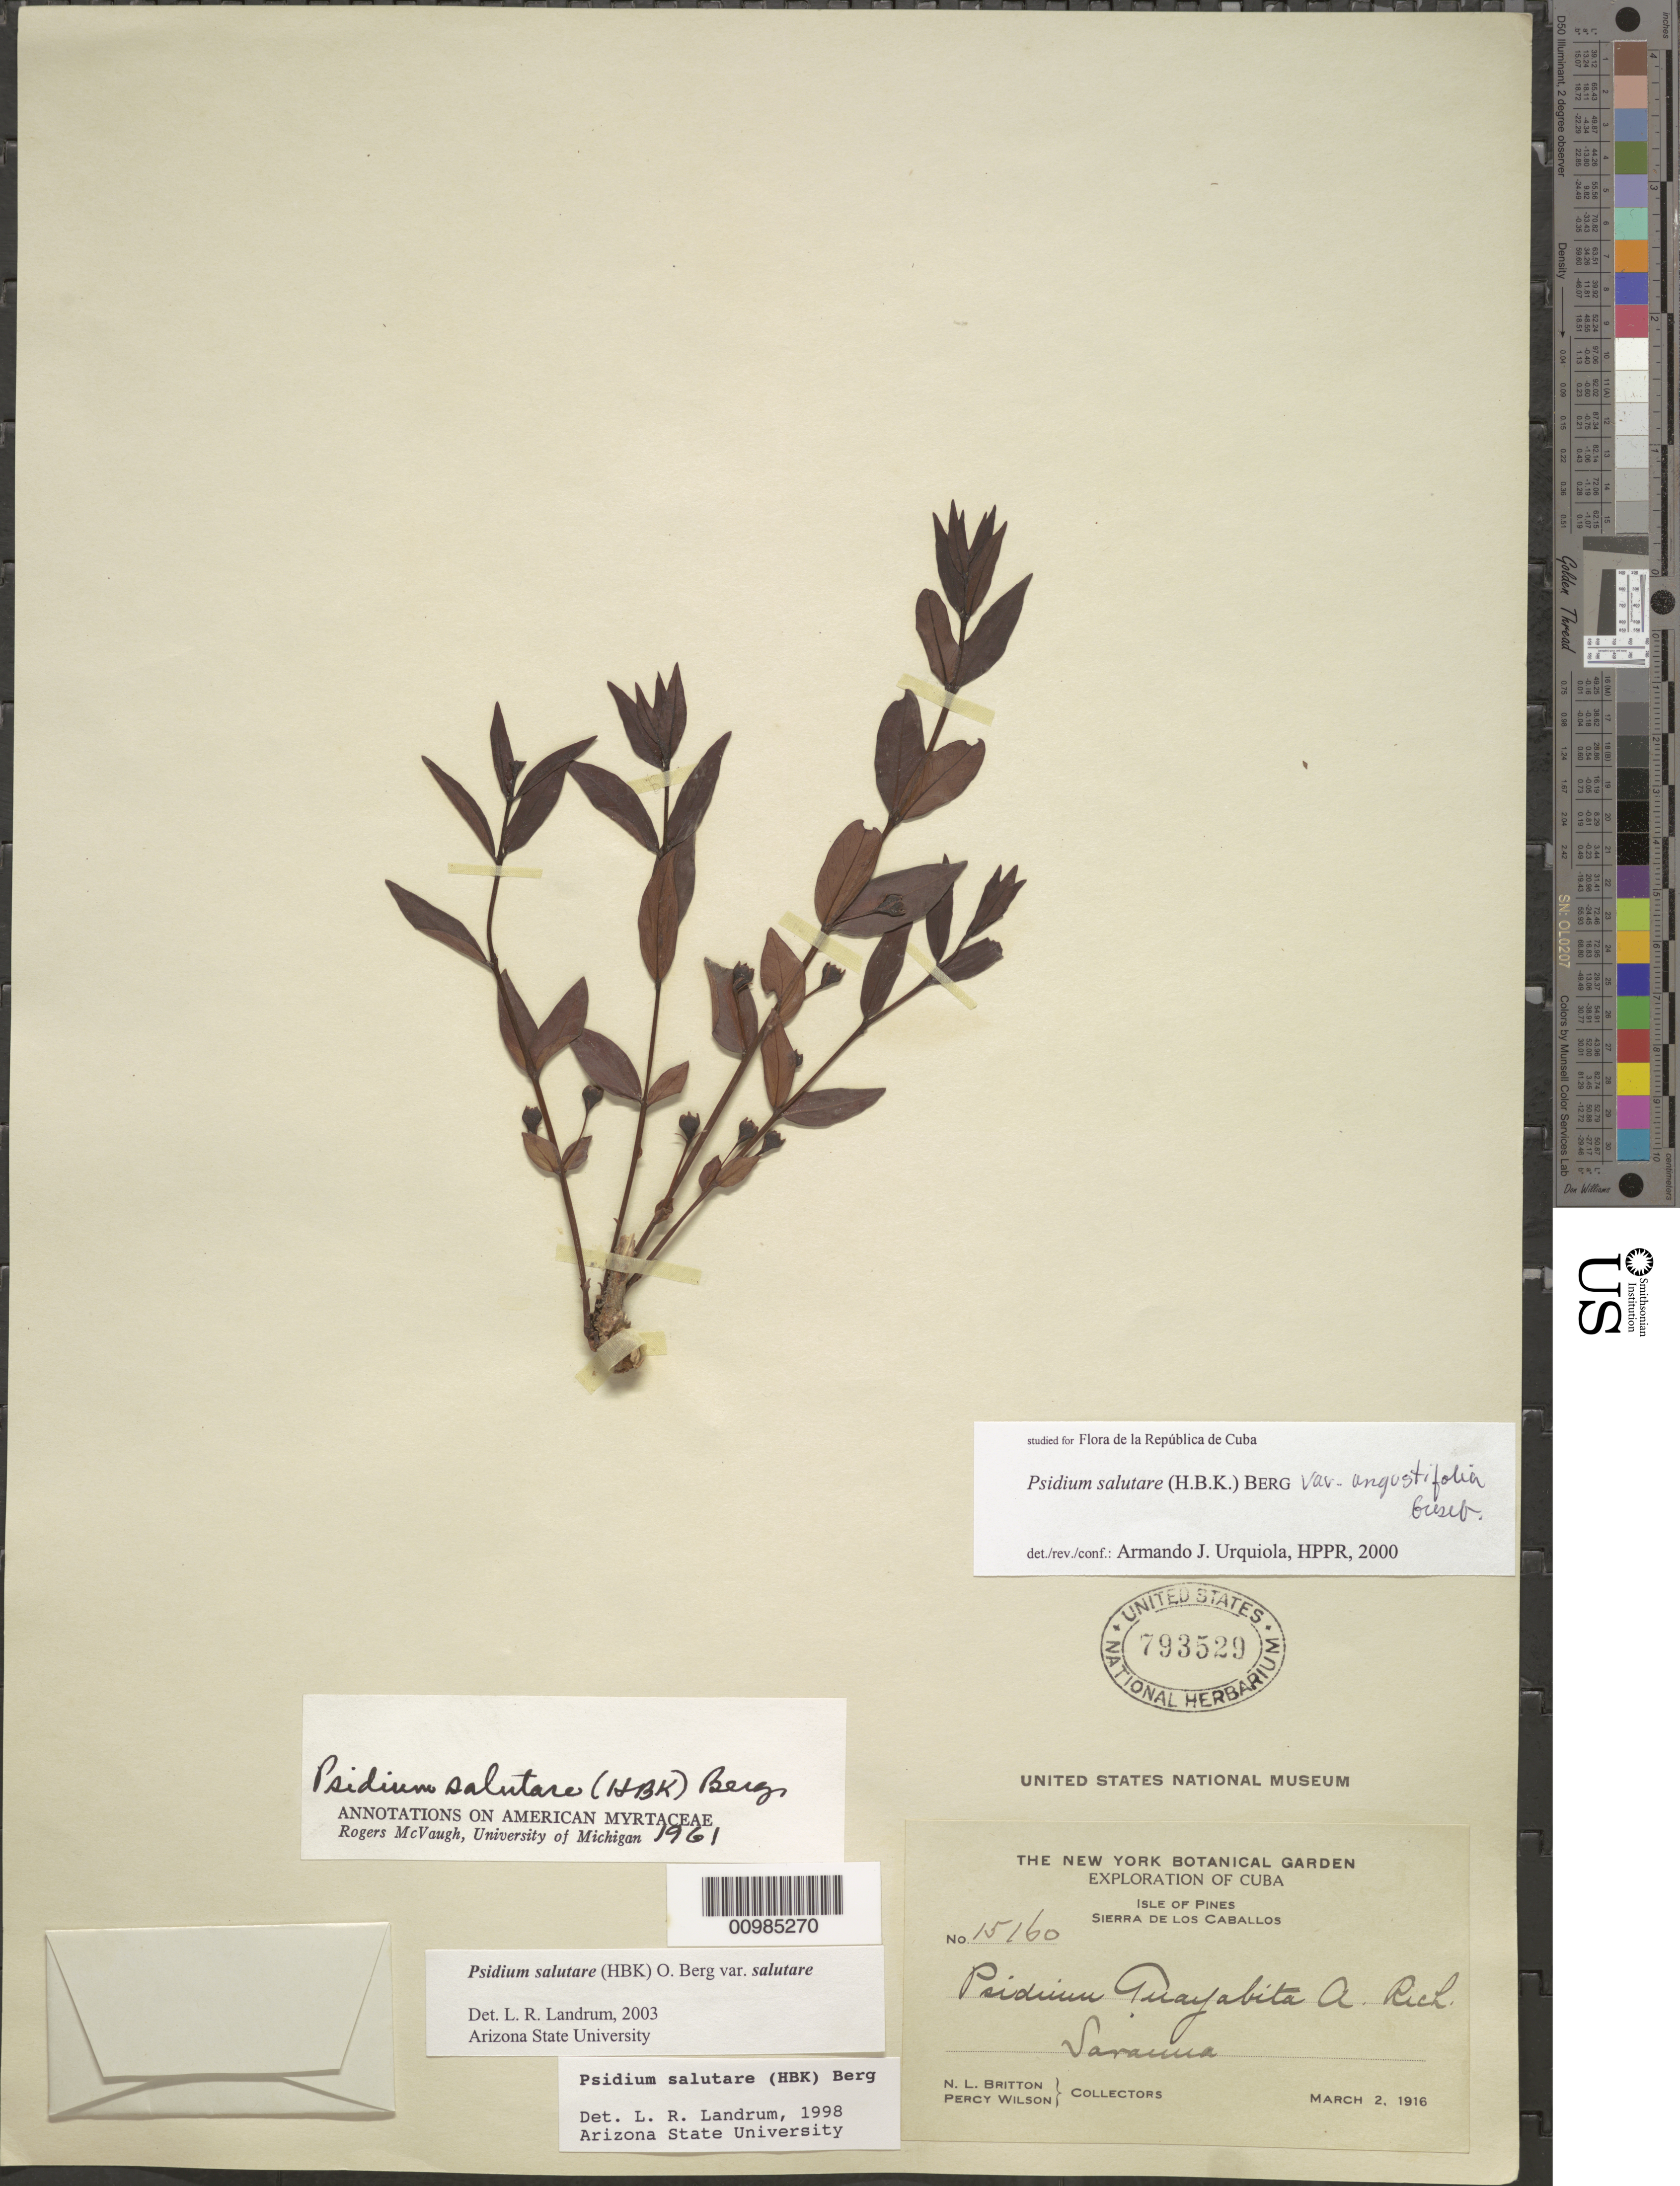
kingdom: Plantae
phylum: Tracheophyta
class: Magnoliopsida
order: Myrtales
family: Myrtaceae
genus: Psidium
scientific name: Psidium salutare var. angustifolia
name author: Griseb.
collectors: N. Britton & P. Wilson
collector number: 15160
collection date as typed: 02 Mar 1916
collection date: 1916-03-02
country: Cuba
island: Isla de la Juventud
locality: Sierra de los Caballos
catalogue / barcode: US 793529